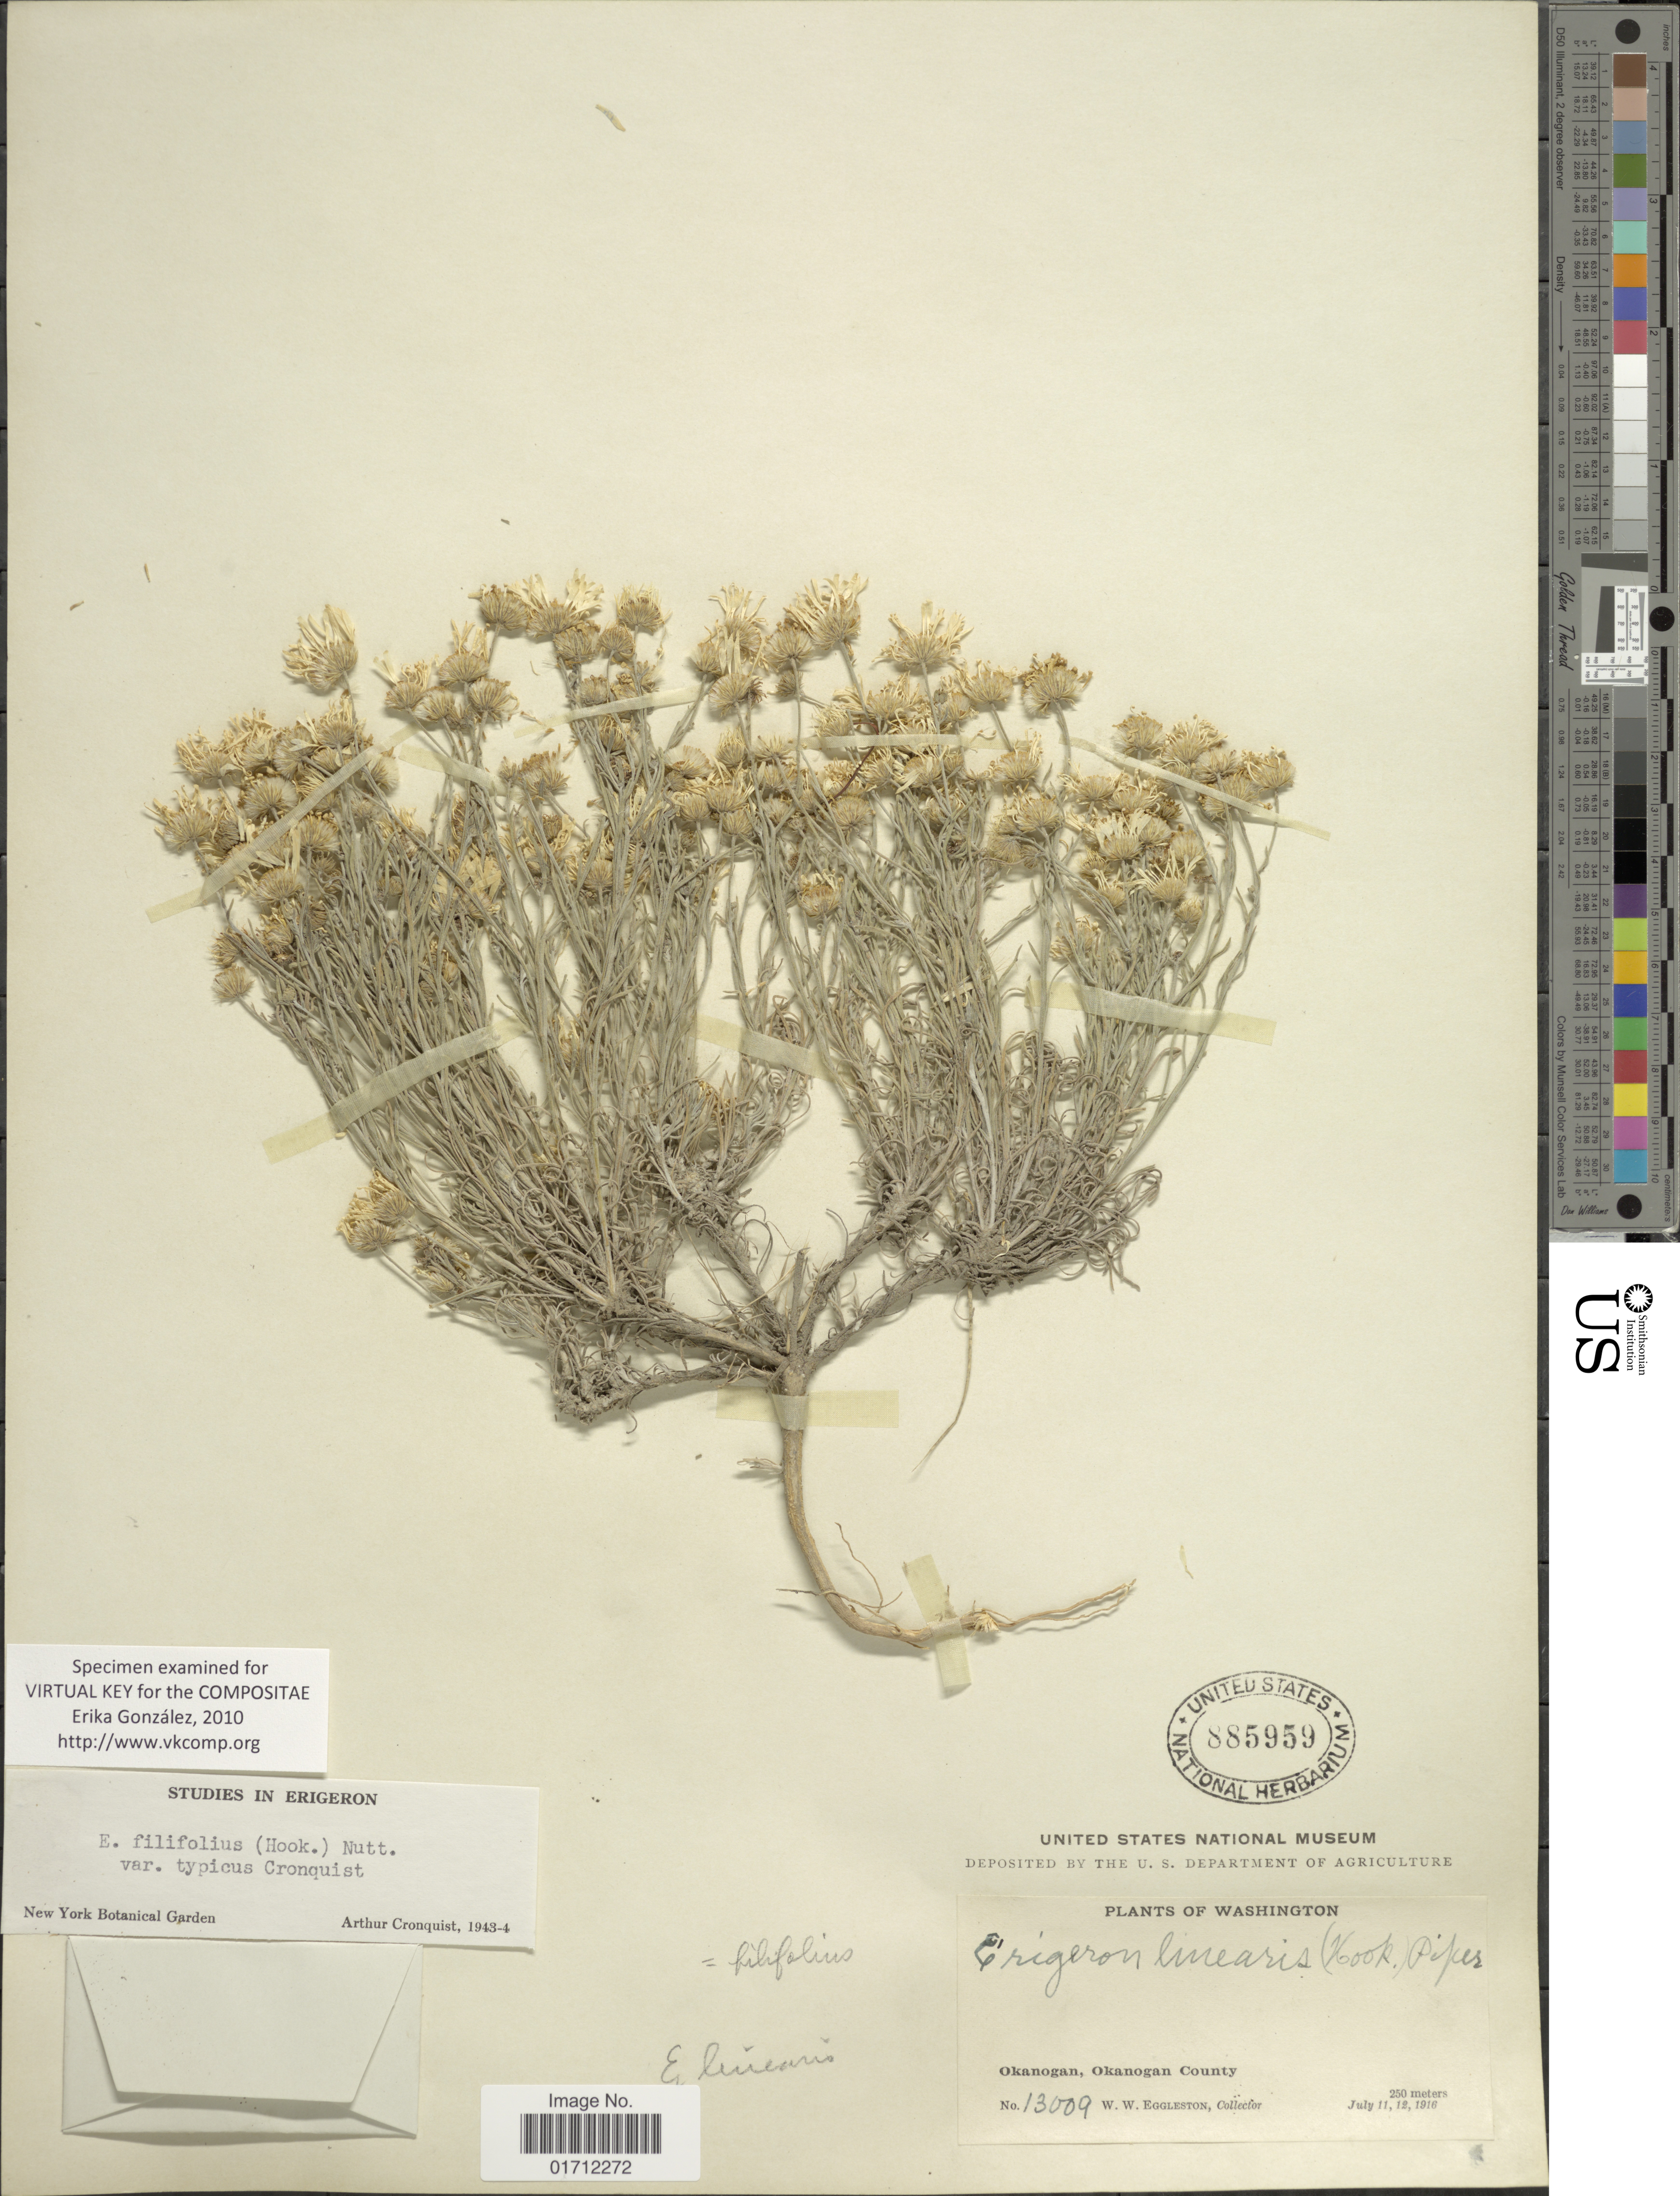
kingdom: Plantae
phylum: Tracheophyta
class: Magnoliopsida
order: Asterales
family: Asteraceae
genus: Erigeron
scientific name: Erigeron filifolius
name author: (Hook.) Nutt.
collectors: W. W. Eggleston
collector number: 13009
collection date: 1916-07-11/1916-07-12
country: United States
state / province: Washington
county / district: Okanogan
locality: Okanogan, Okanogan County.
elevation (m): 250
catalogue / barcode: US 885959